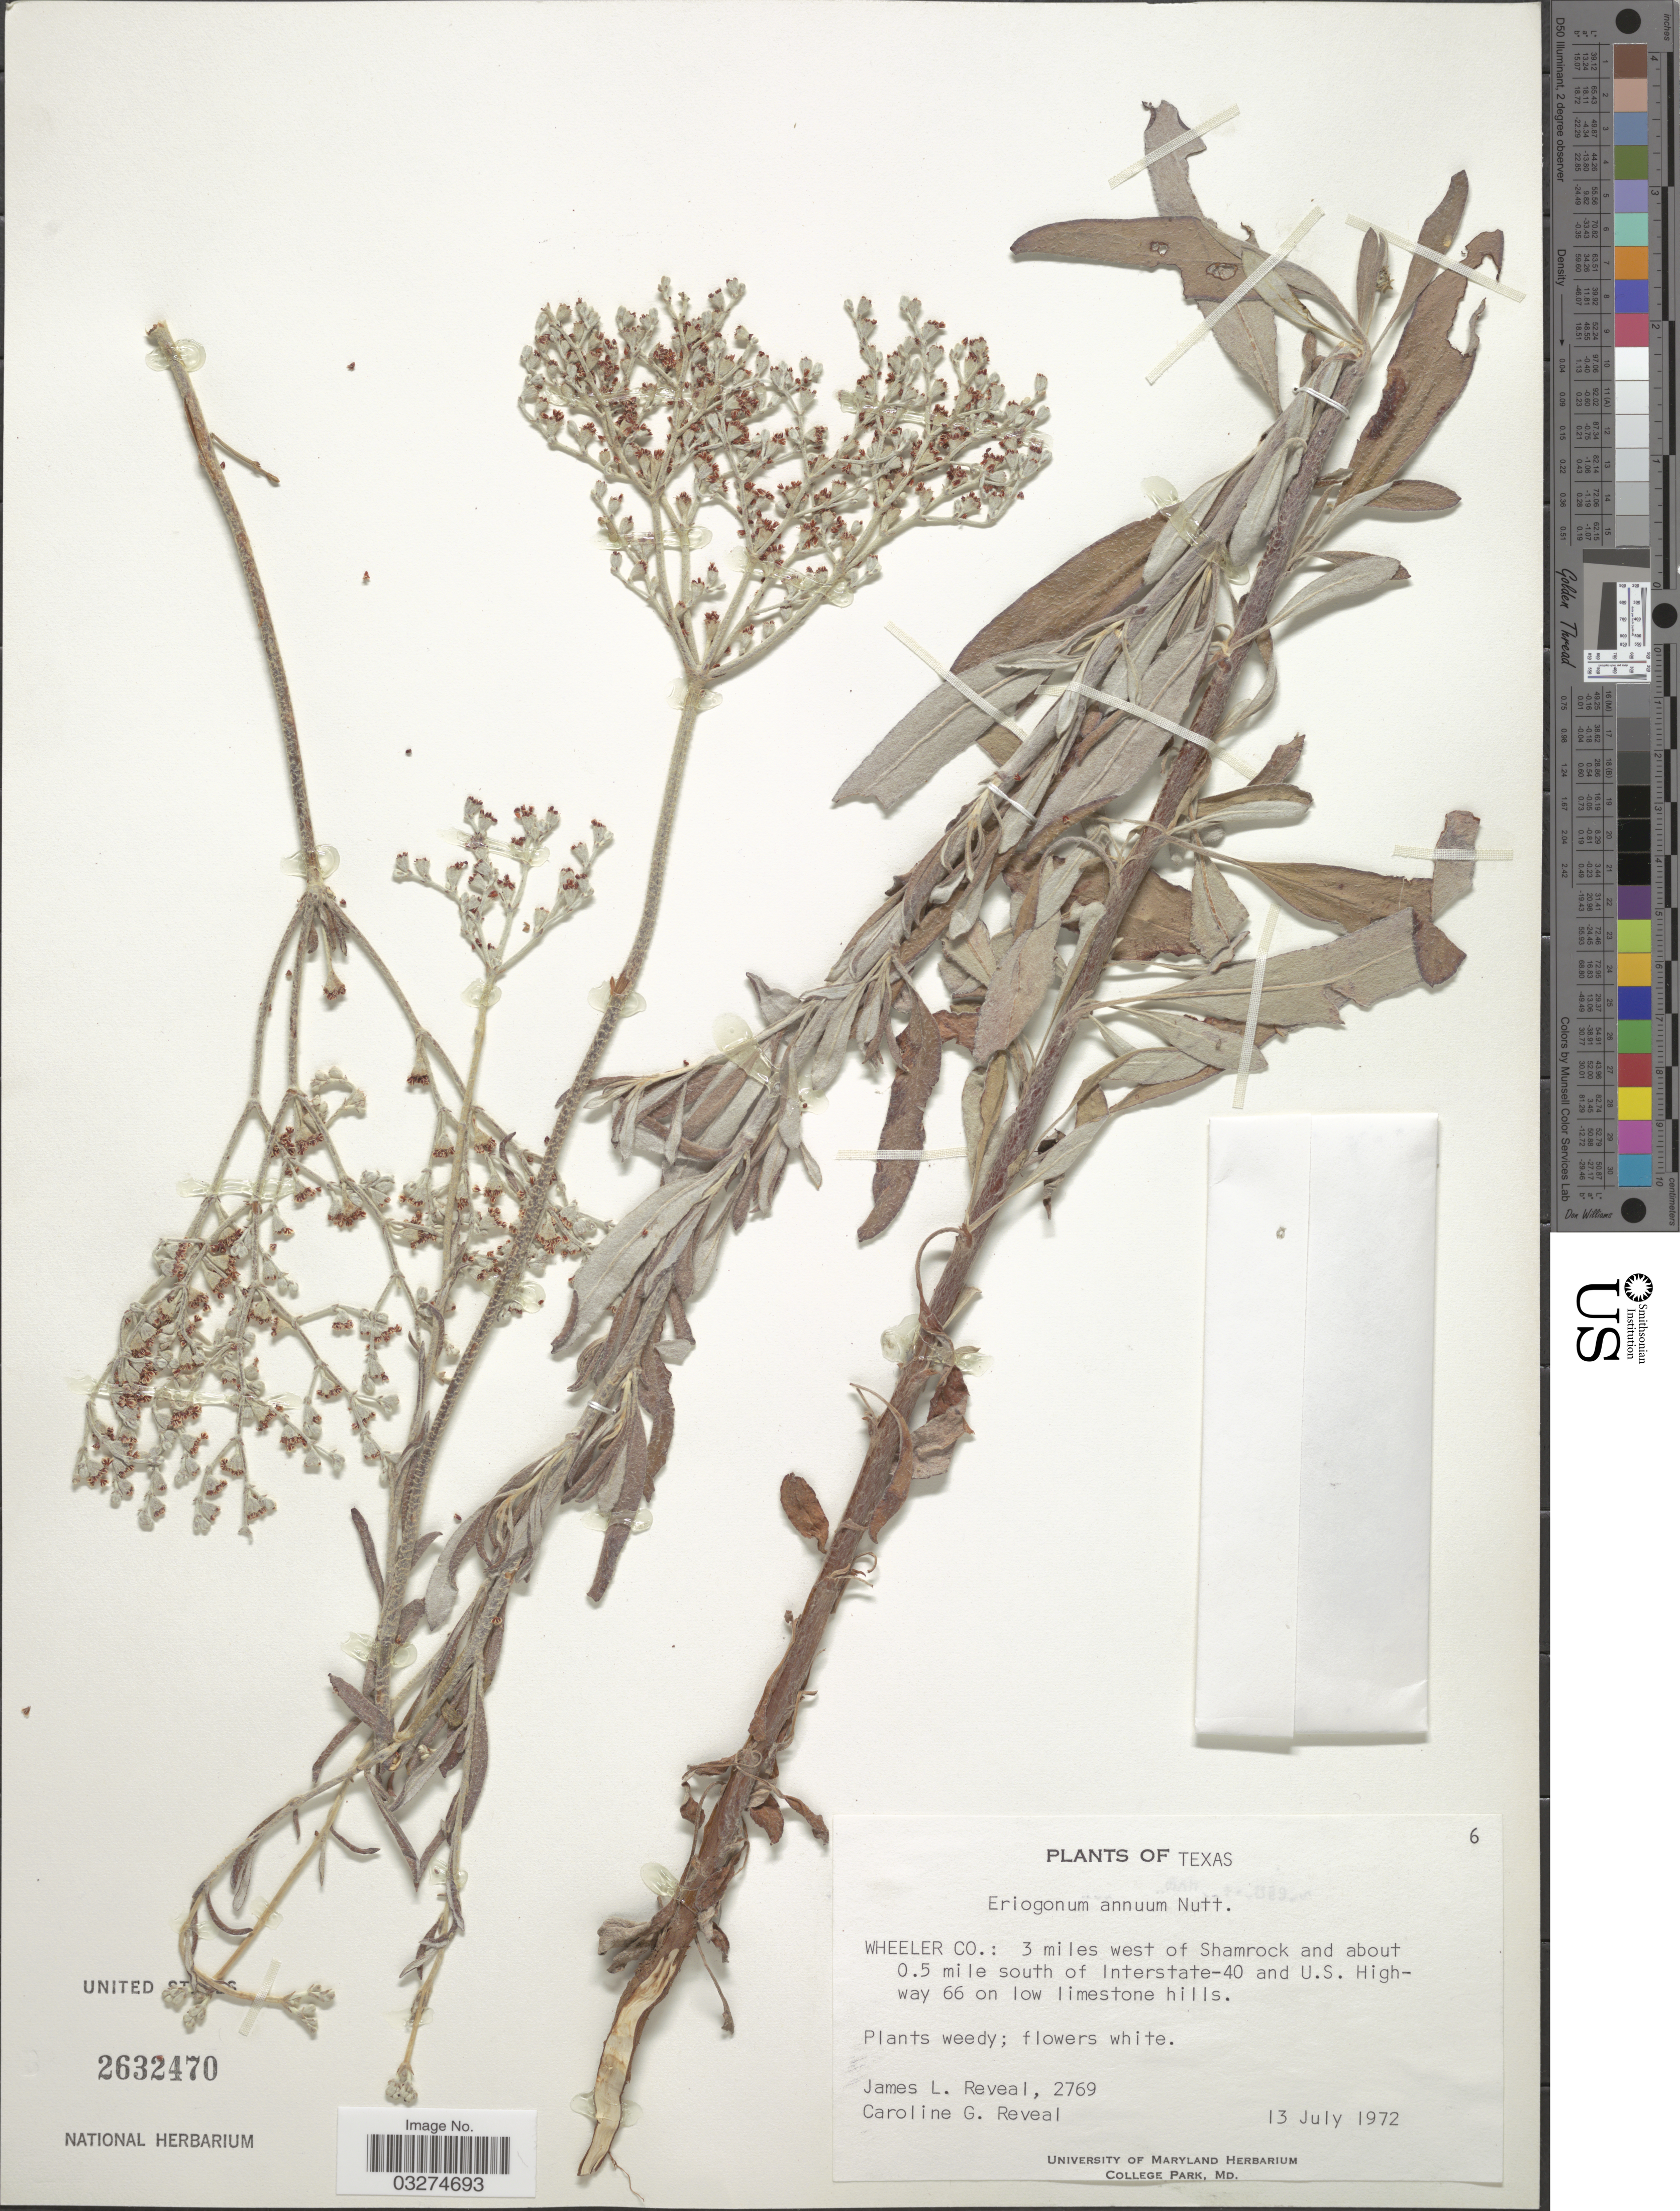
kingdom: Plantae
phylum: Tracheophyta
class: Magnoliopsida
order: Caryophyllales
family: Polygonaceae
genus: Eriogonum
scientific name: Eriogonum annuum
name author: Nutt.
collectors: J. L. Reveal & C. G. Reveal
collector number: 2769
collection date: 1972-07-13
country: United States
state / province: Texas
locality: Wheeler Co.: 3 miles west of Shamrock and about 0.5 mile south of Interstate-40 and U.S. Highway 66 on low limestone hills.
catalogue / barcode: US 2632470